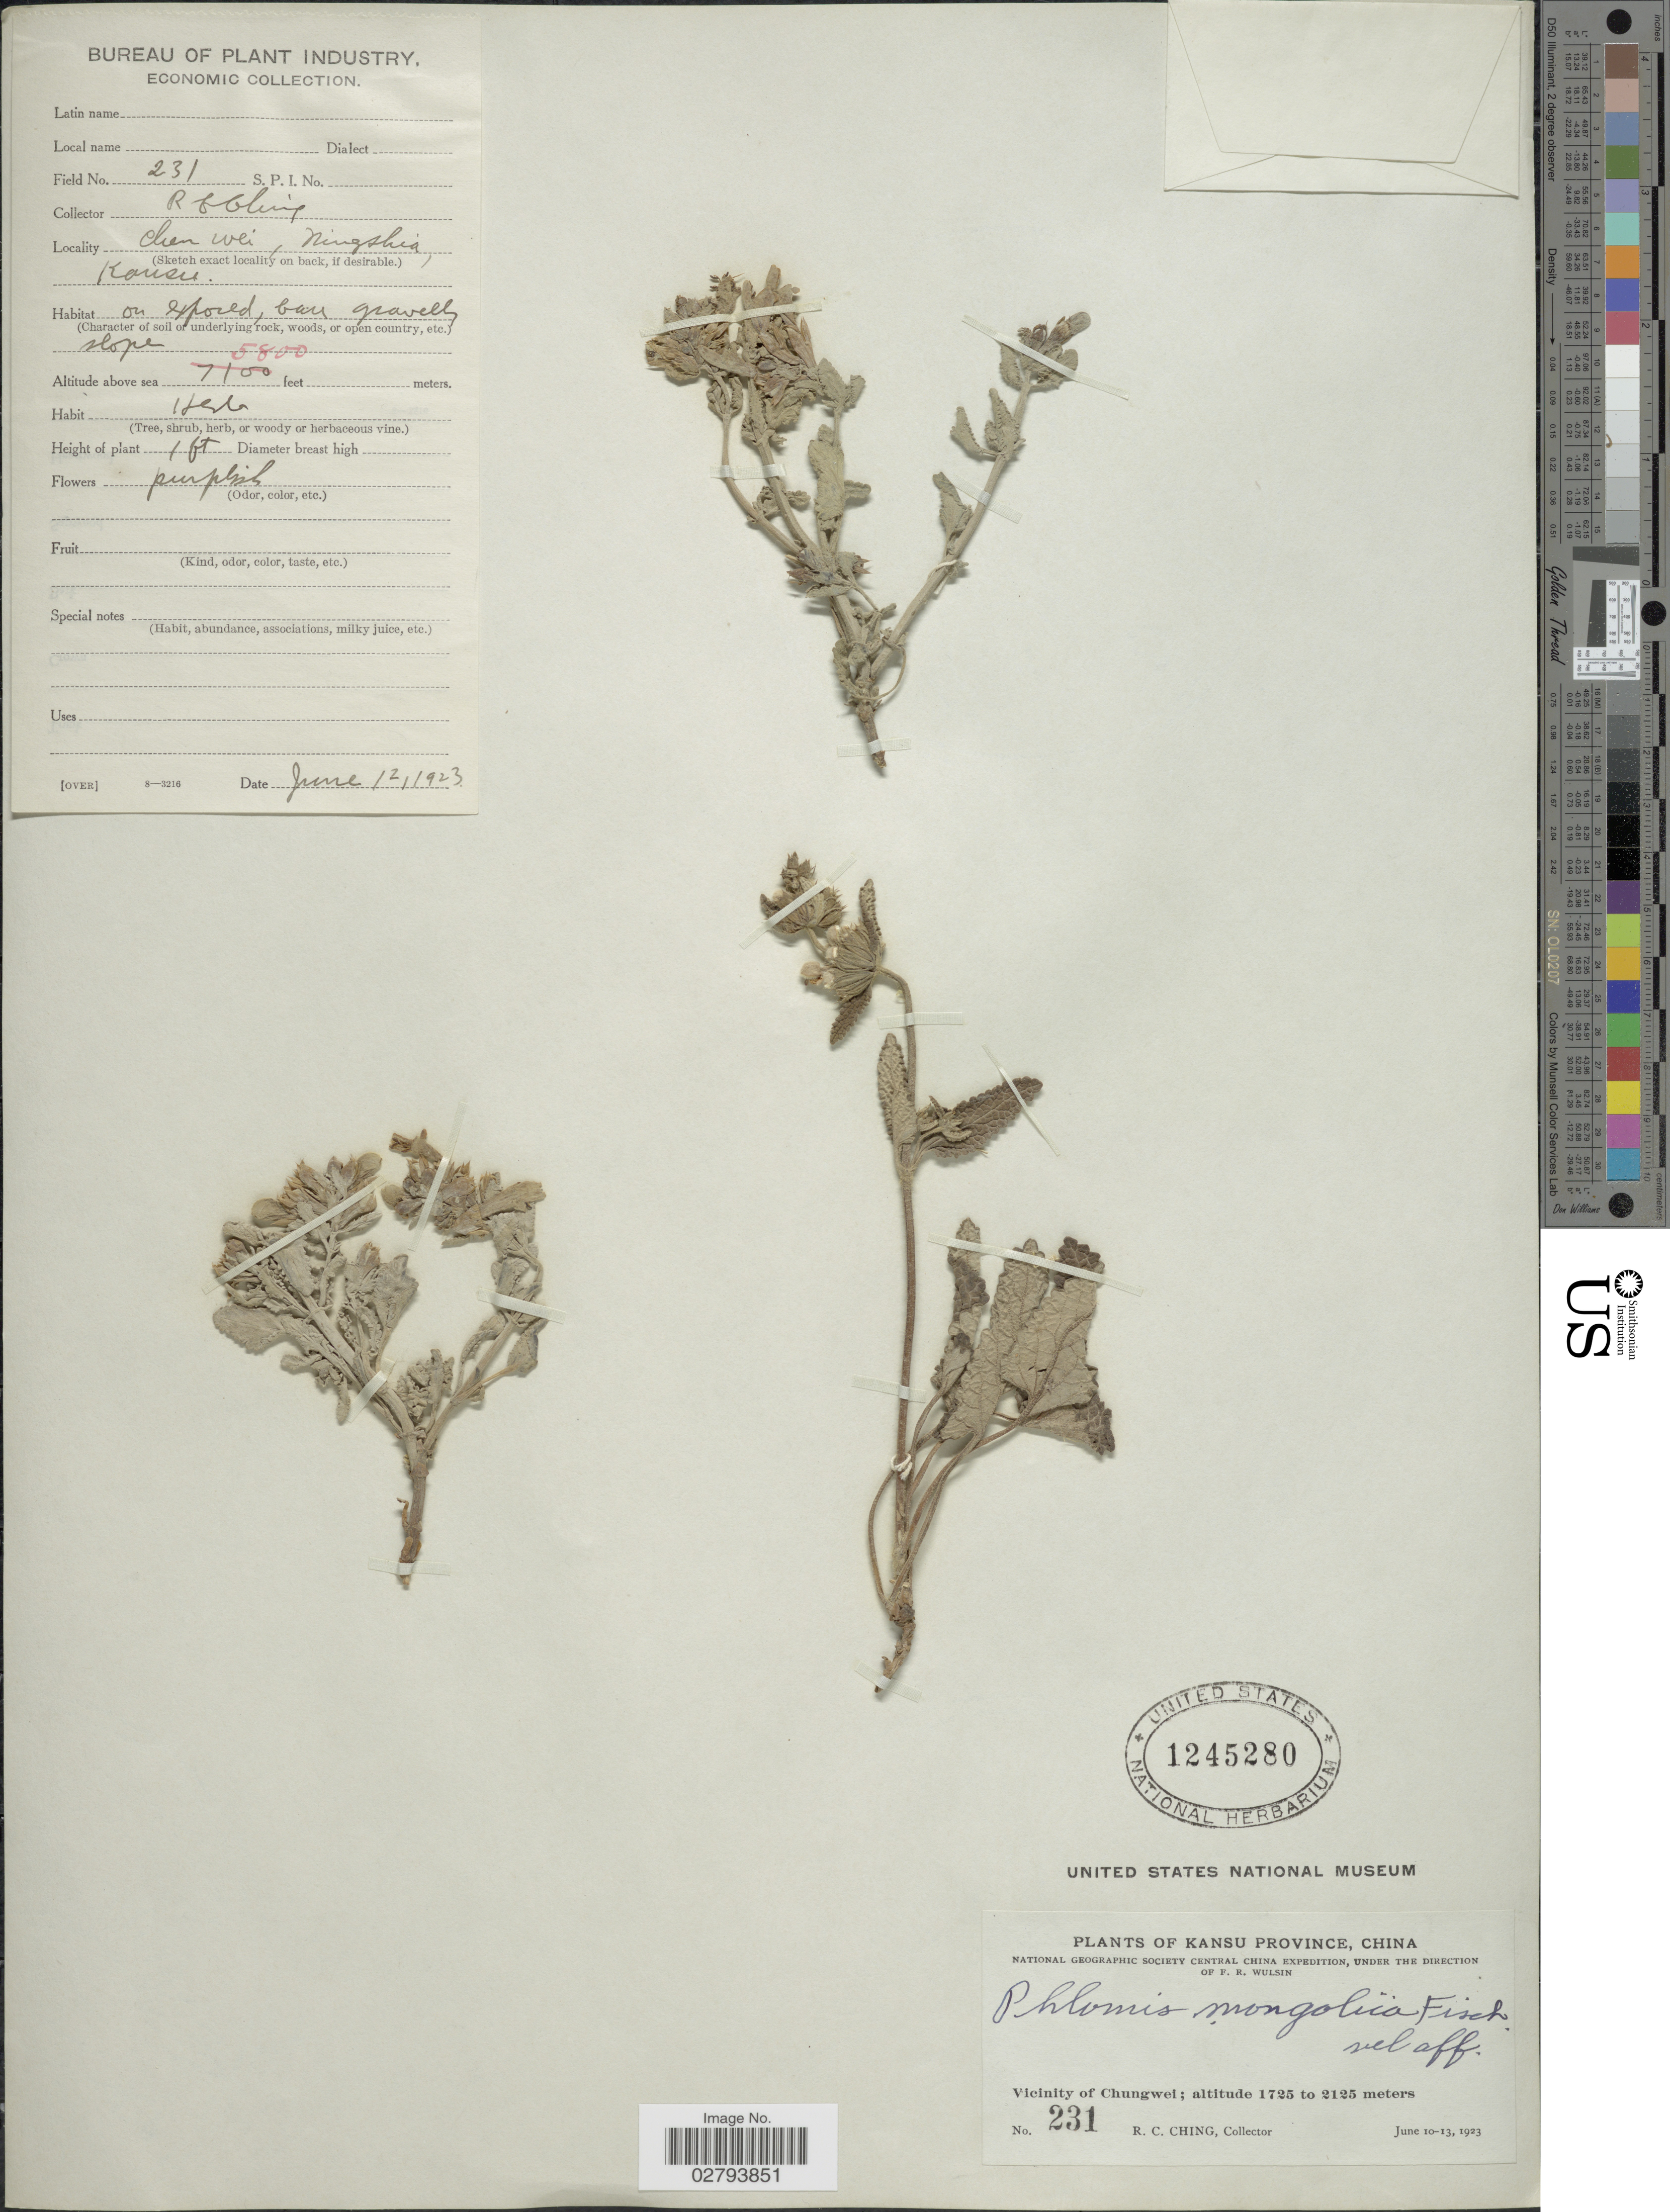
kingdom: Plantae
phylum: Tracheophyta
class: Magnoliopsida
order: Lamiales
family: Lamiaceae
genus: Phlomoides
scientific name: Phlomoides mongolica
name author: (Turcz.) Kamelin & A.L. Budantzev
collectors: R. C. Ching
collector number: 231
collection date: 1923-06-12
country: China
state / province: Gansu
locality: Kansu Province, Vicinity of Chungwei, Chen Wei, Ningshia.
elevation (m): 1768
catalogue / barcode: US 1245280